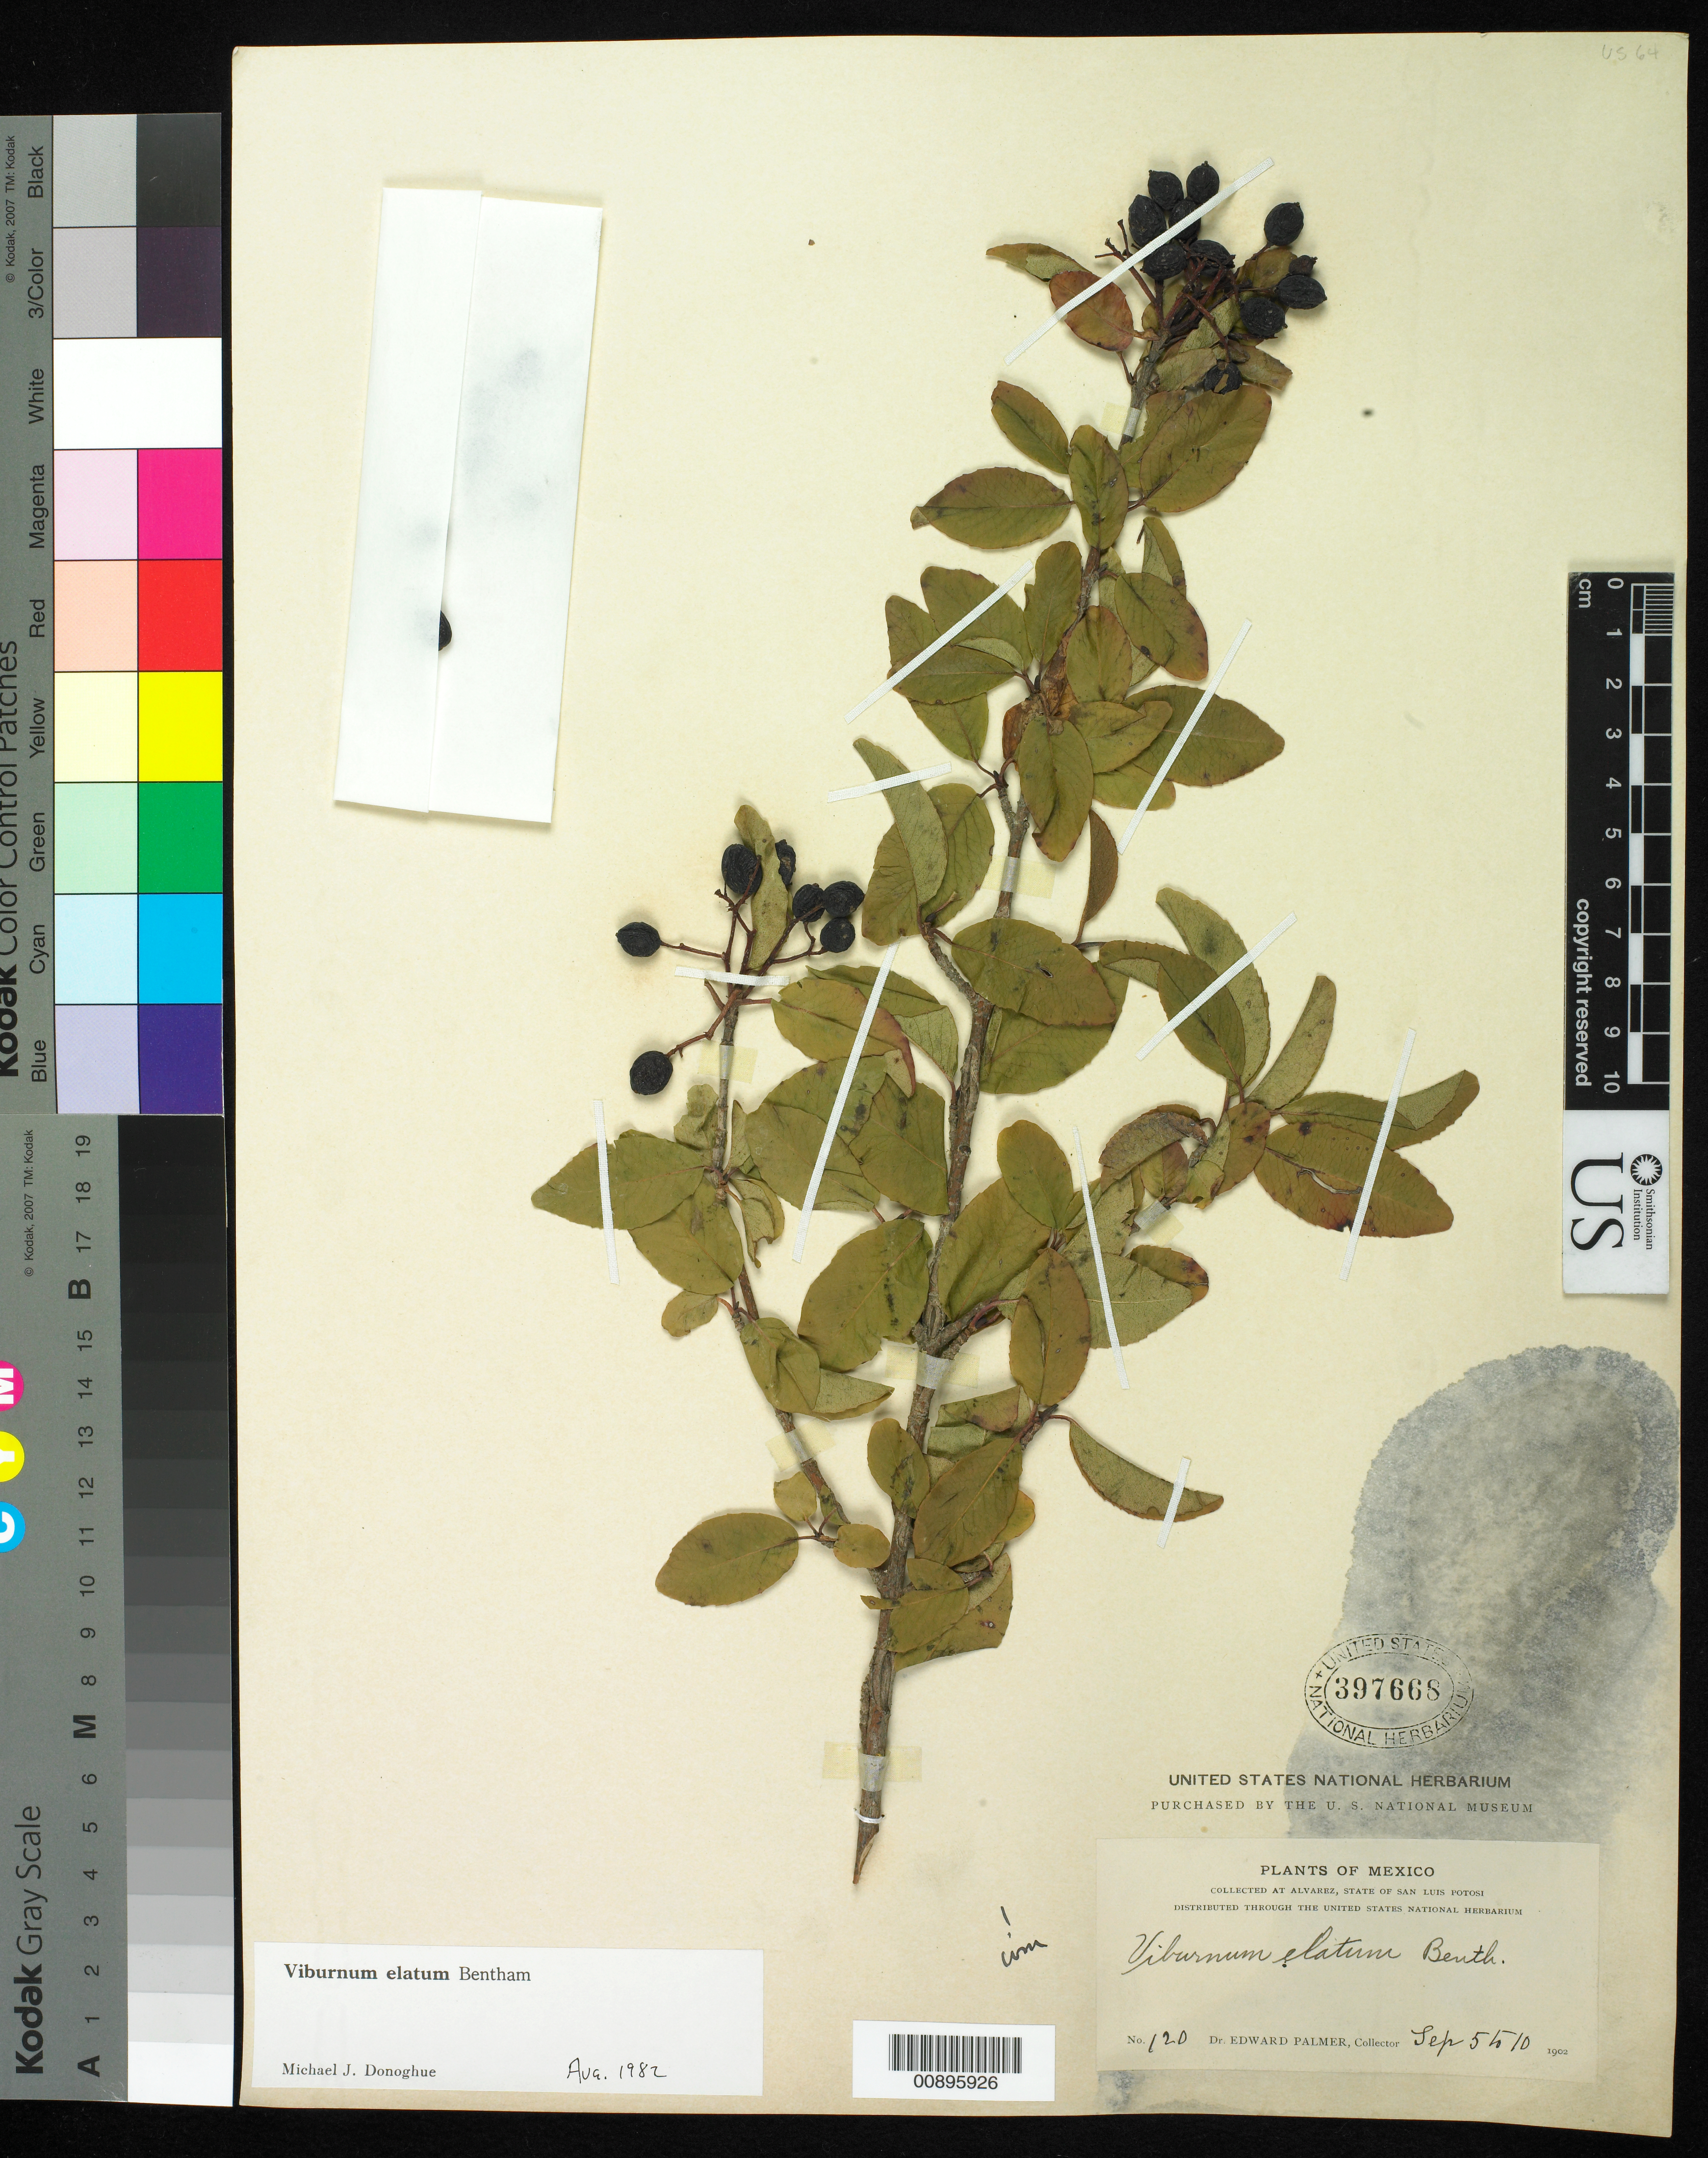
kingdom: Plantae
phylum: Tracheophyta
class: Magnoliopsida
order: Dipsacales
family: Viburnaceae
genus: Viburnum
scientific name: Viburnum elatum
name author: Benth.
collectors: E. Palmer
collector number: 120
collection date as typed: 05 Sep 1902 to 10 Sep 1902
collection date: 1902-09-05/1902-09-10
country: Mexico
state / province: San Luis Potosí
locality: Alvarez, San Luis Potosí.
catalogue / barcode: US 397668